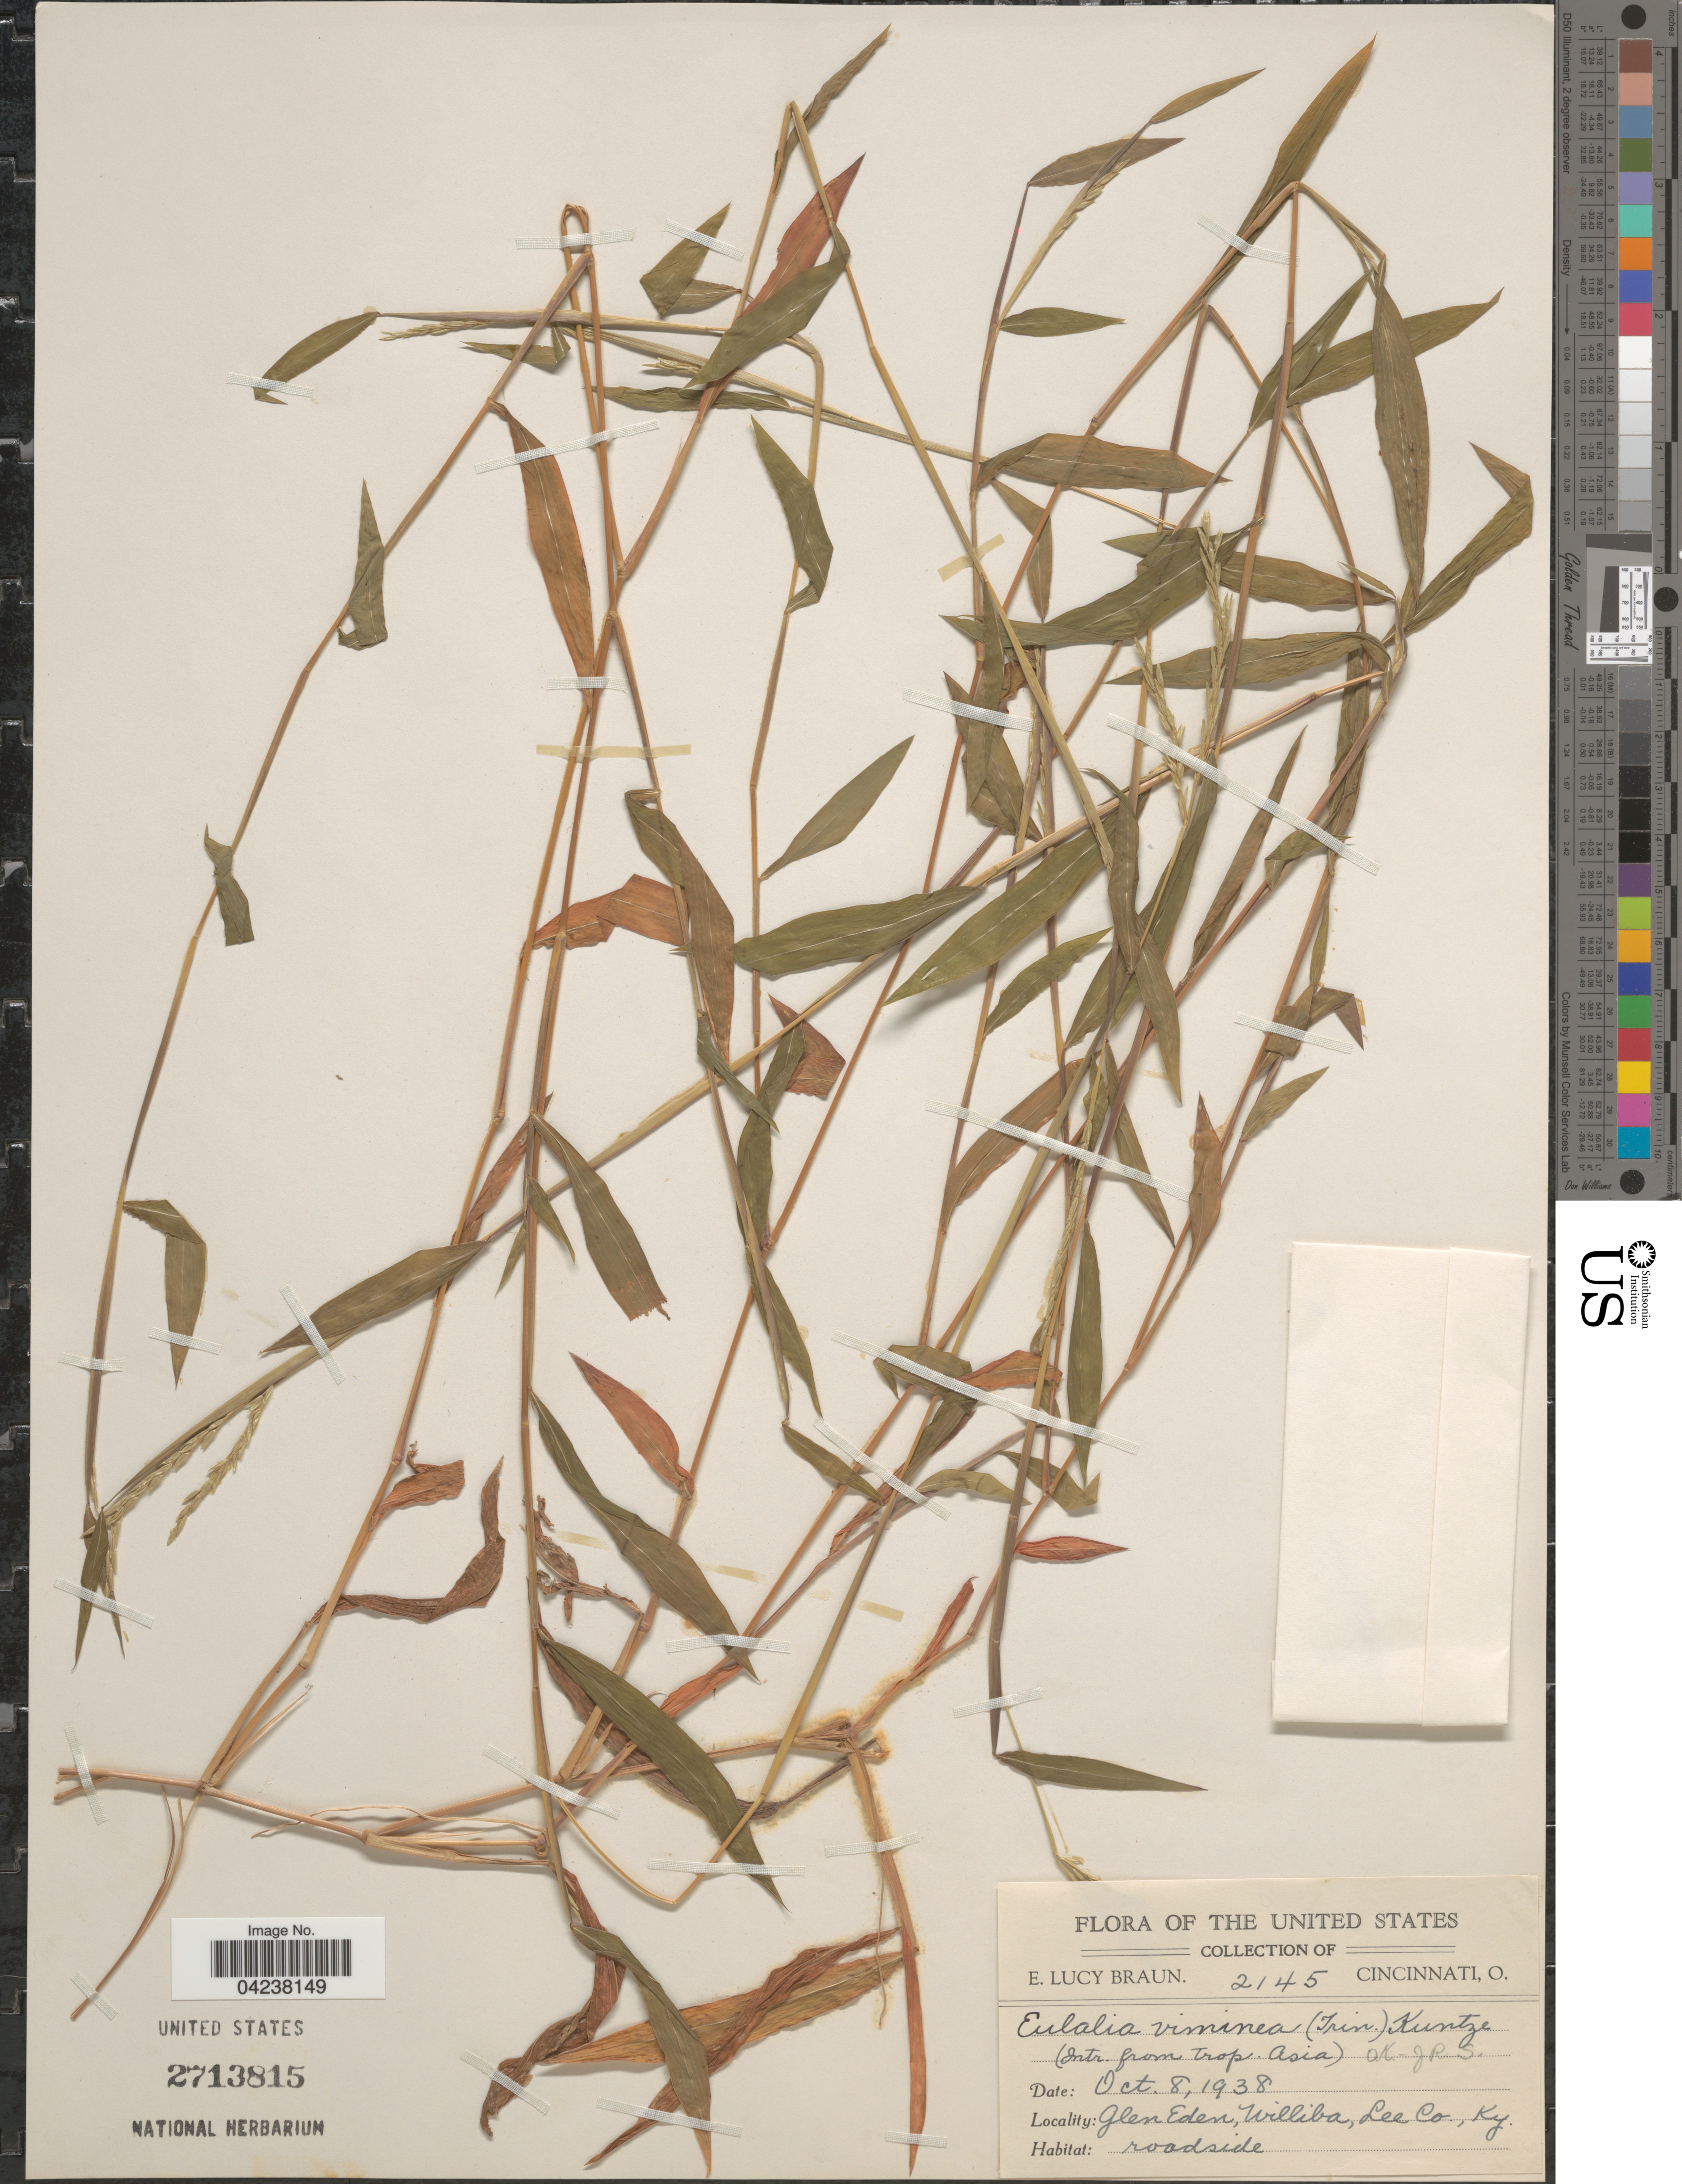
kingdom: Plantae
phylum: Tracheophyta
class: Liliopsida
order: Poales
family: Poaceae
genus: Microstegium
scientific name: Microstegium vimineum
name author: (Trin.) A. Camus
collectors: E. L. Braun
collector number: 2145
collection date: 1938-10-08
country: United States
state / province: Kentucky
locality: Glen Eden, Williba, Lee Co.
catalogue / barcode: US 2713815